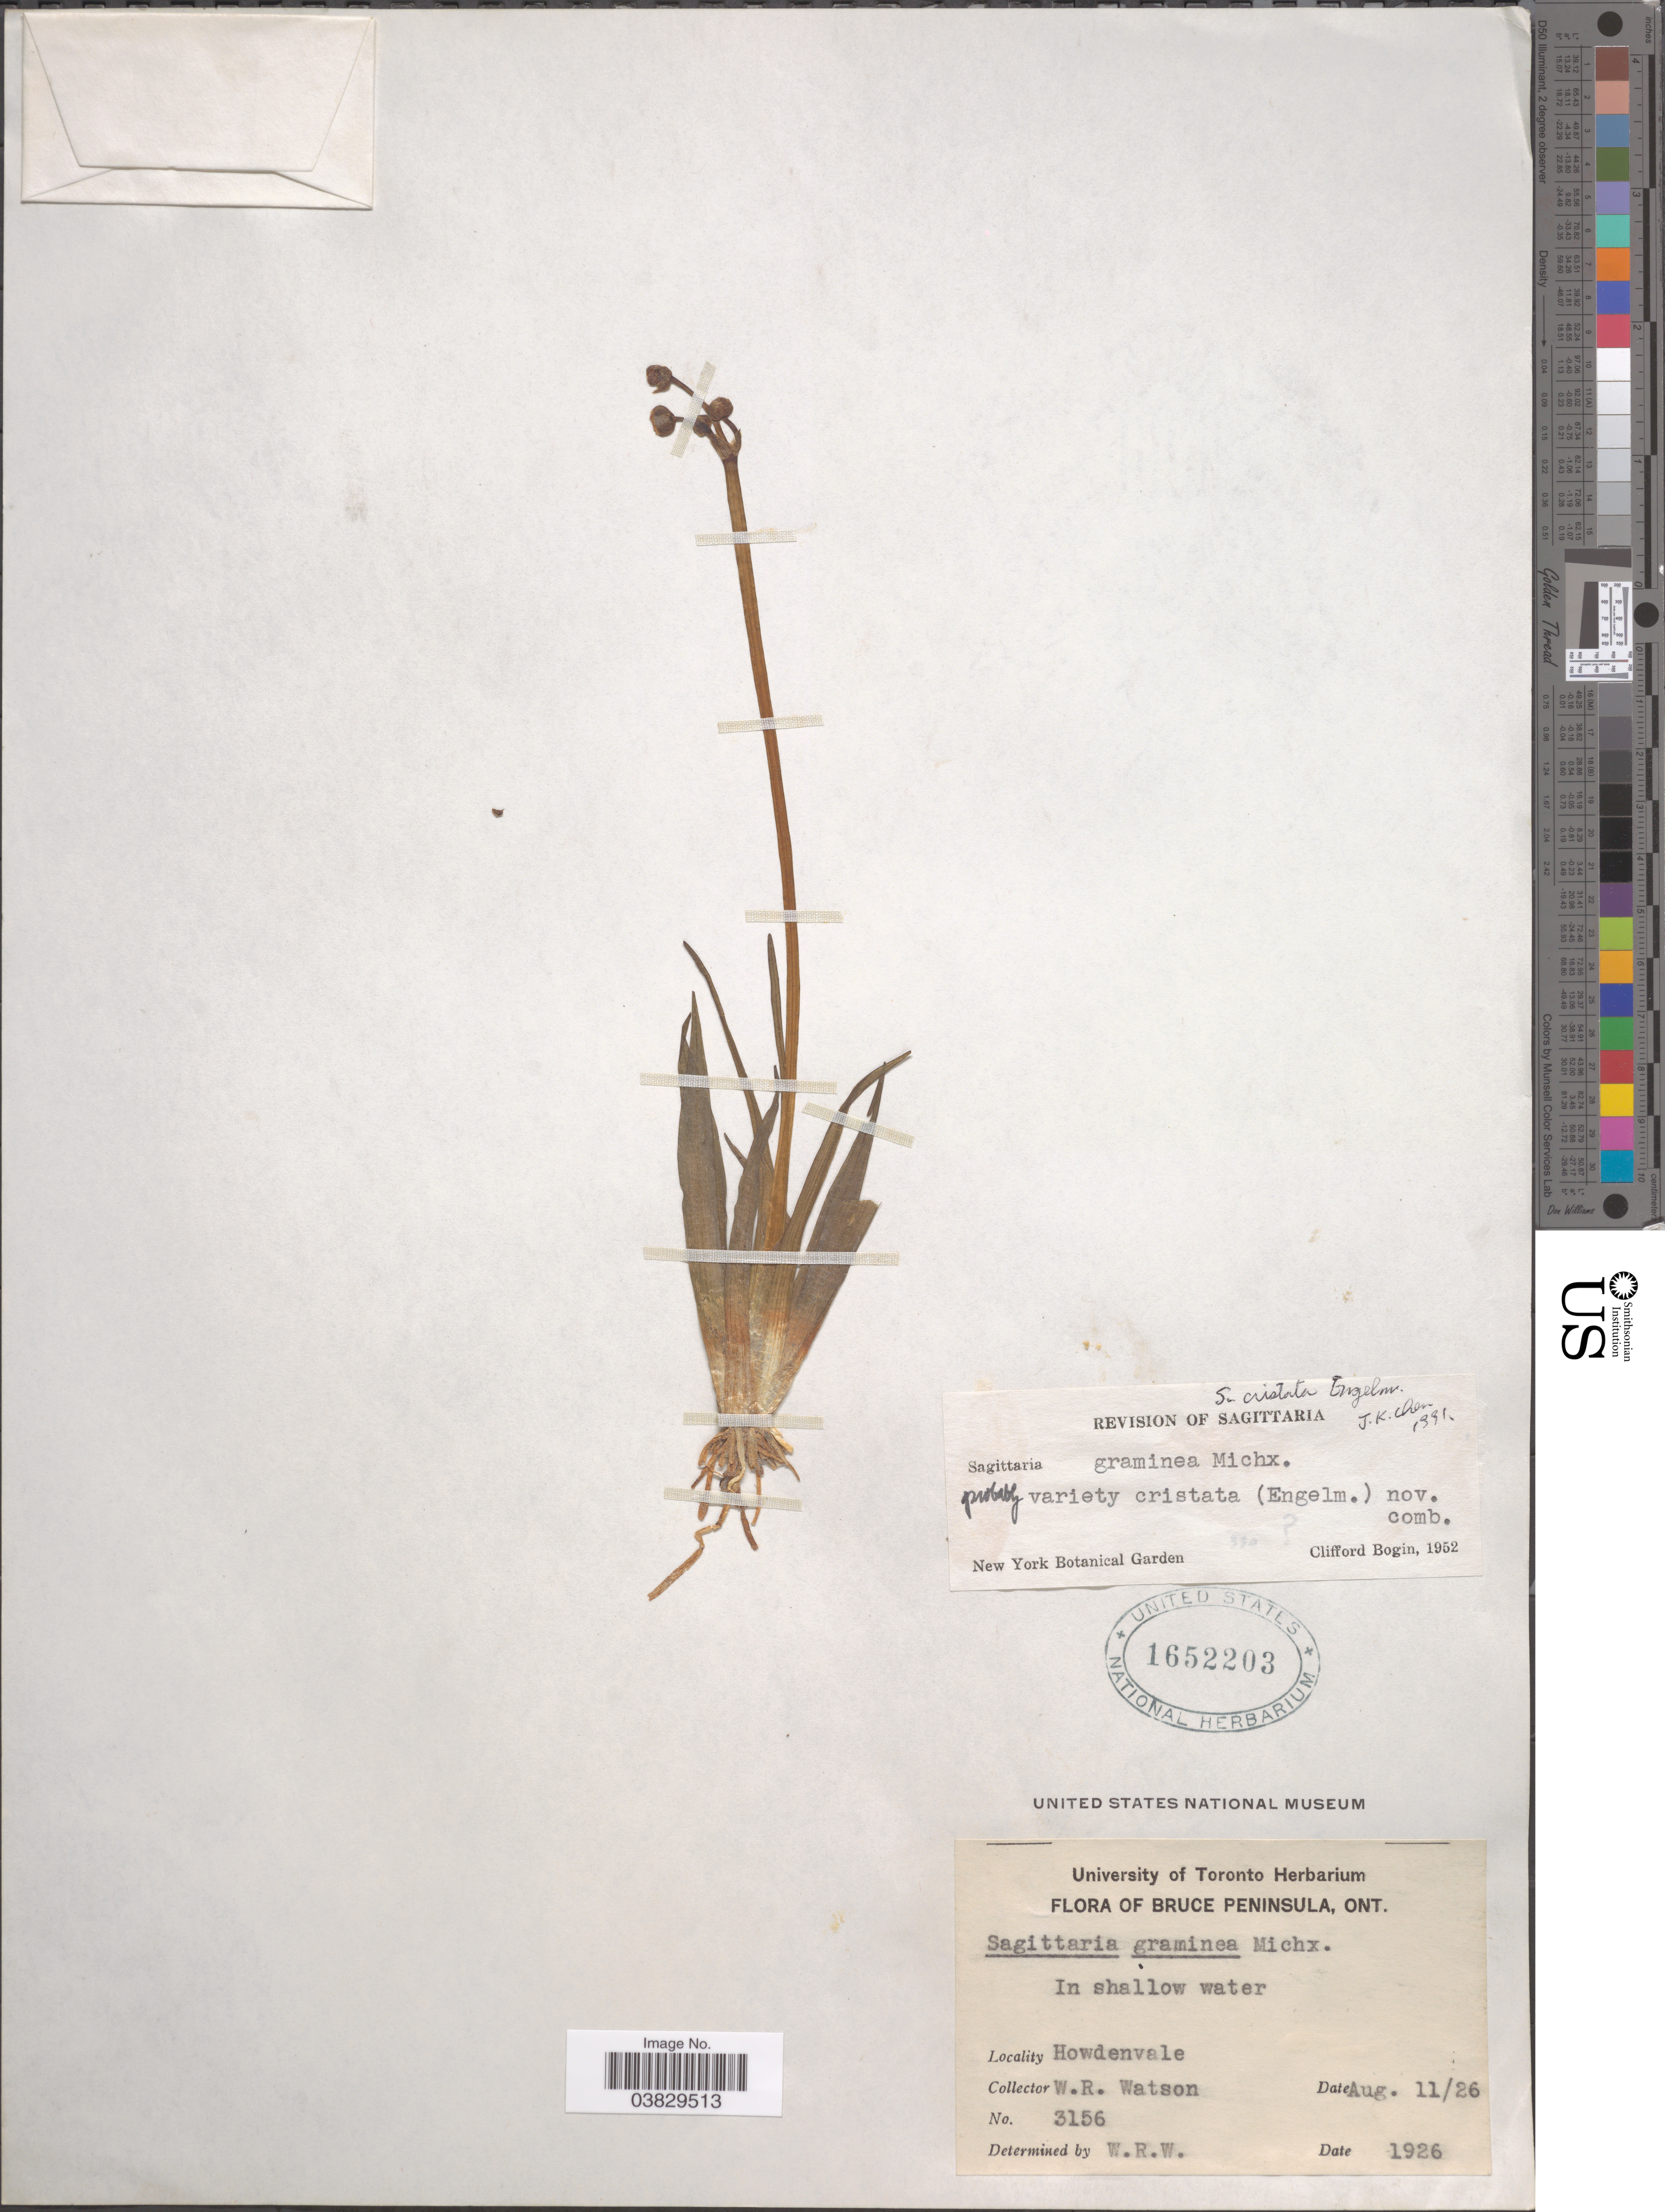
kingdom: Plantae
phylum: Tracheophyta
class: Liliopsida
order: Alismatales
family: Alismataceae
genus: Sagittaria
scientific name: Sagittaria cristata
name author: Engelm.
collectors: W. R. Watson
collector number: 3156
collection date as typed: Transcribed d/m/y: 11/8/26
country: Canada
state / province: Ontario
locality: Bruce Peninsula. Howdenvale.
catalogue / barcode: US 1652203